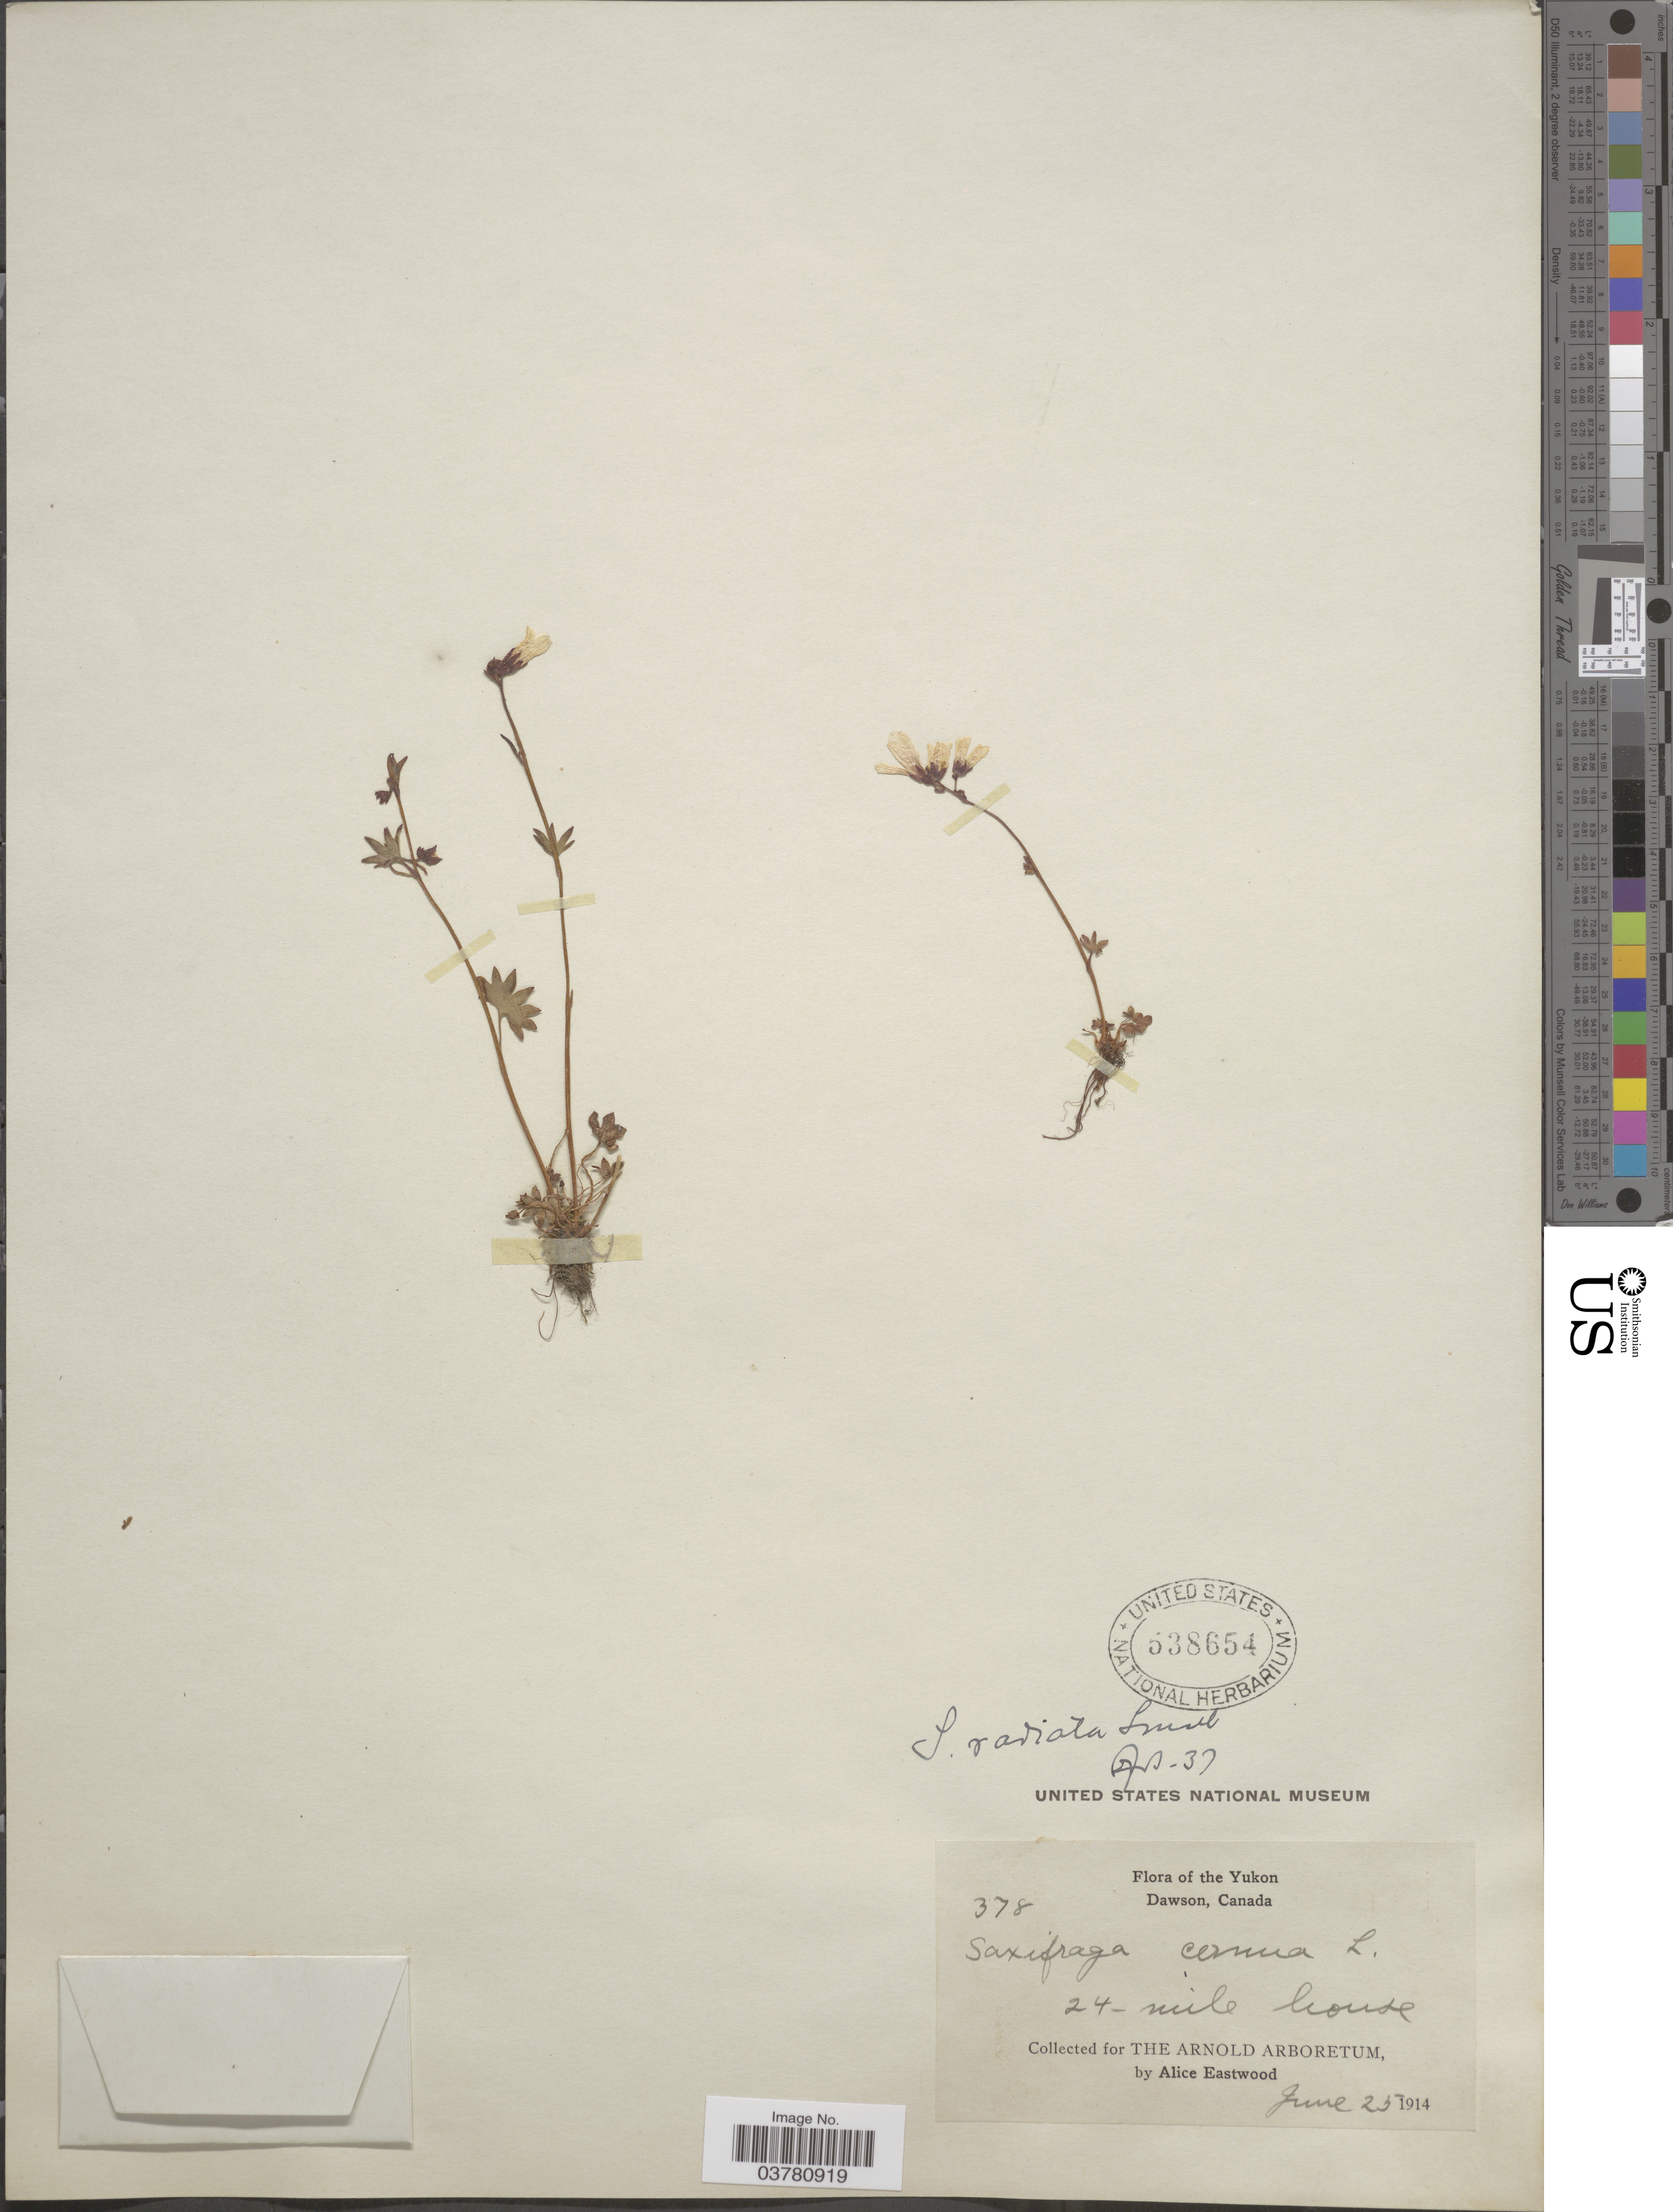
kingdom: Plantae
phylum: Tracheophyta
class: Magnoliopsida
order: Saxifragales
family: Saxifragaceae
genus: Saxifraga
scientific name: Saxifraga sibirica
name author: L.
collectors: A. Eastwood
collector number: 378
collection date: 1914-06-25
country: Canada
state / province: Yukon Territory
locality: Yukon. Dawson. 24- mile house.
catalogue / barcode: US 538654